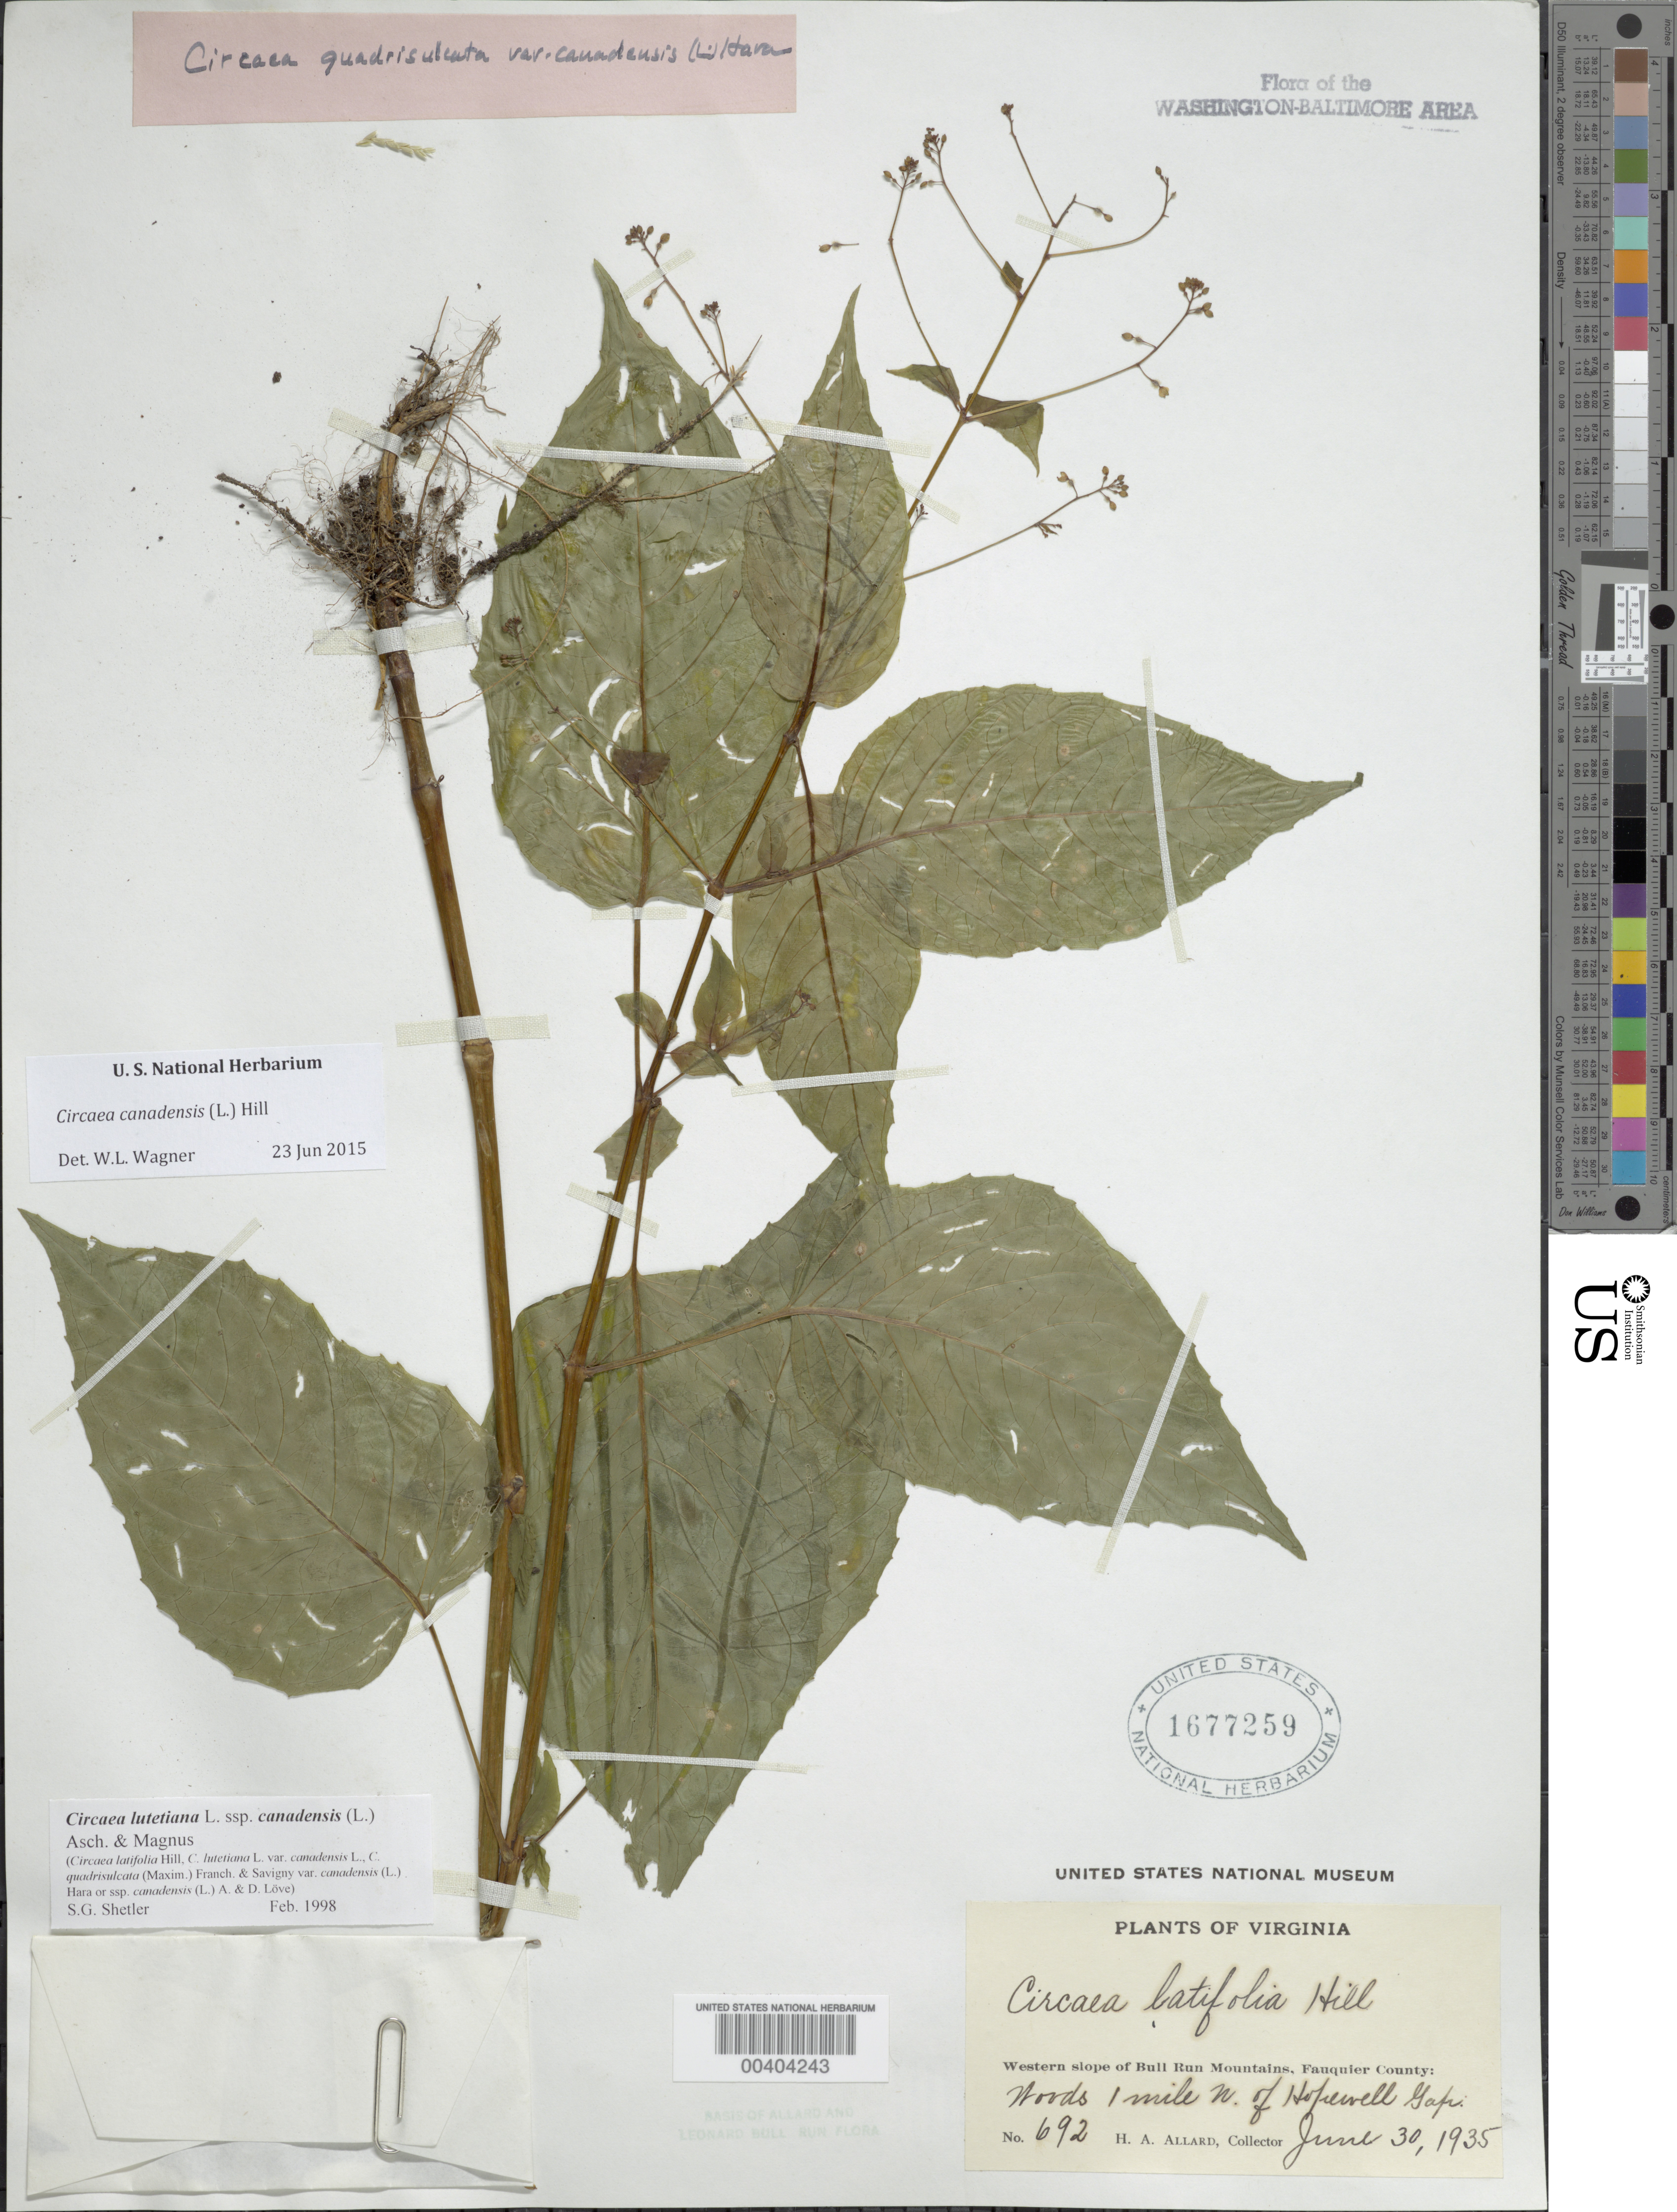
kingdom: Plantae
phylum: Tracheophyta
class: Magnoliopsida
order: Myrtales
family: Onagraceae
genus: Circaea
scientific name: Circaea canadensis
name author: (L.) Hill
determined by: Wagner, W. L., (BOT), Smithsonian Institution - National Museum of Natural History (UNITED STATES)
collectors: H. A. Allard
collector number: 692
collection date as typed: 30 Jun 1935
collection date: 1935-06-30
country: United States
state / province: Virginia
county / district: Fauquier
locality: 1 mi. N of Hopewell Gap, western slope of Bull Run Mountains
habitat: Woods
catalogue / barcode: US 1677259